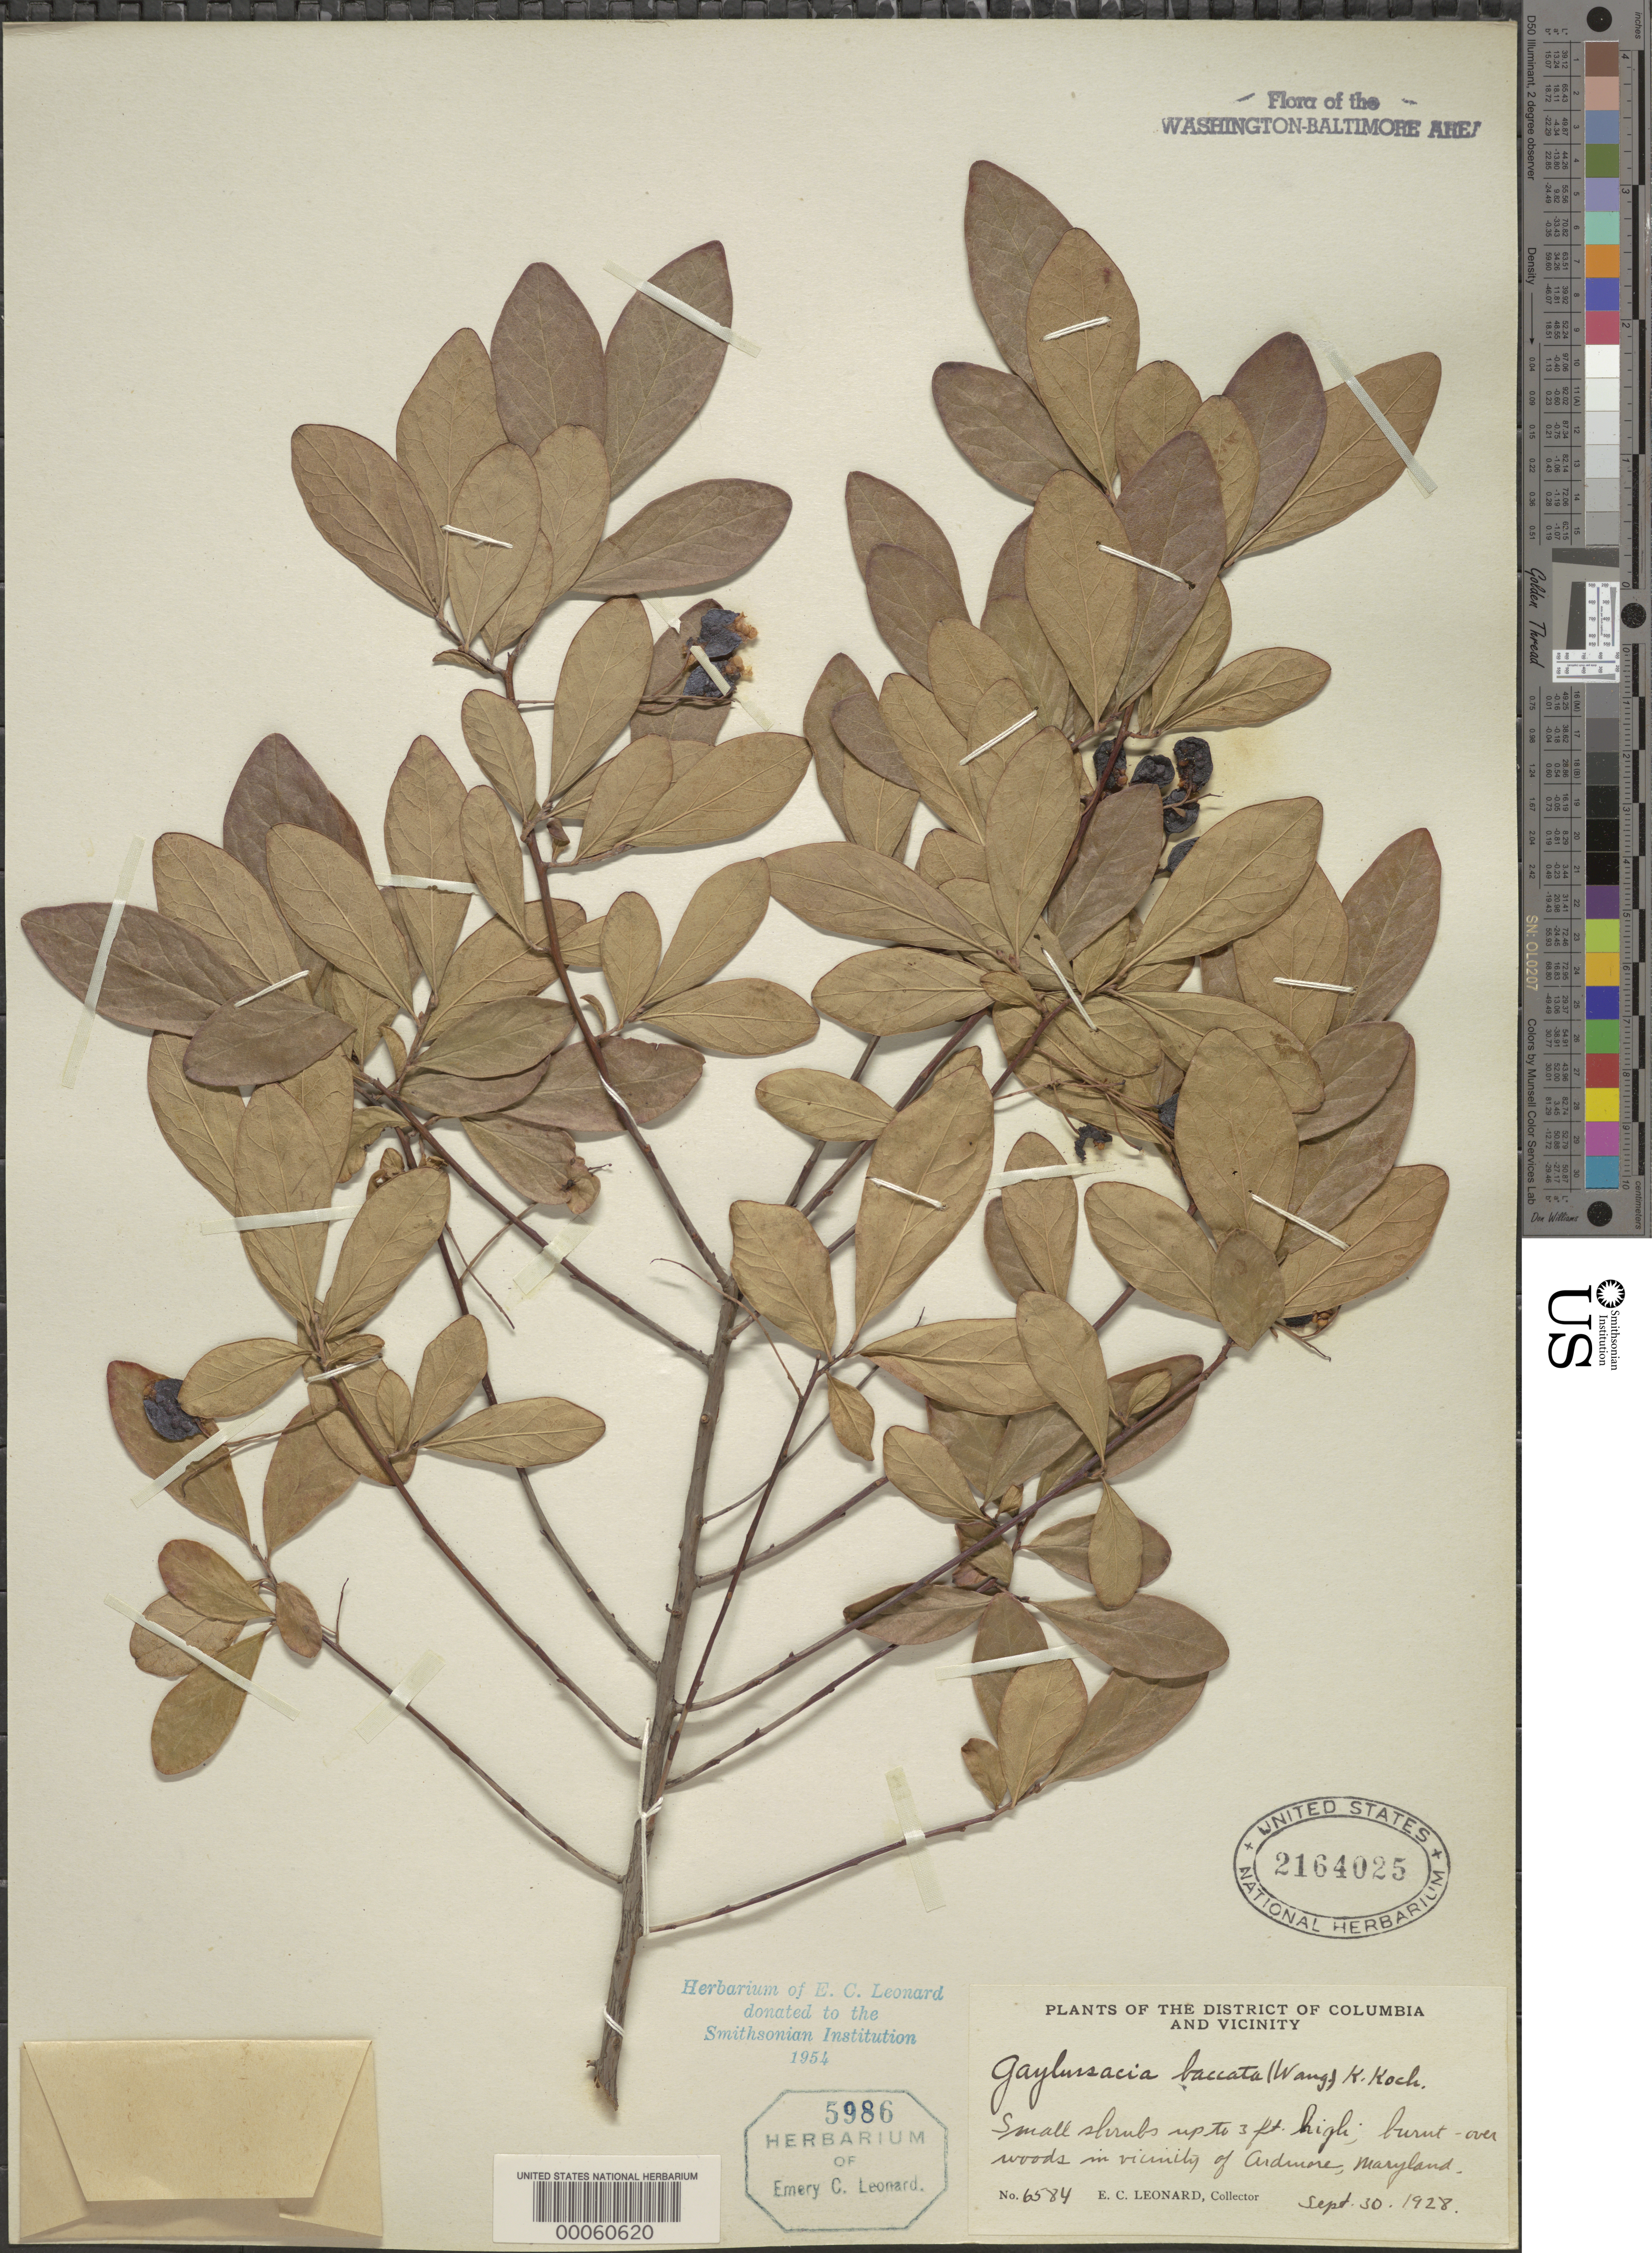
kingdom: Plantae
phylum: Tracheophyta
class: Magnoliopsida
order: Ericales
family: Ericaceae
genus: Gaylussacia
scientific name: Gaylussacia baccata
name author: (Wangenh.) K. Koch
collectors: E. C. Leonard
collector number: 6584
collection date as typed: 30 Sep 1928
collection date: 1928-09-30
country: United States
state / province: Maryland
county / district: Prince George's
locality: Ardmore vicinity forest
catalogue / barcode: US 2164025